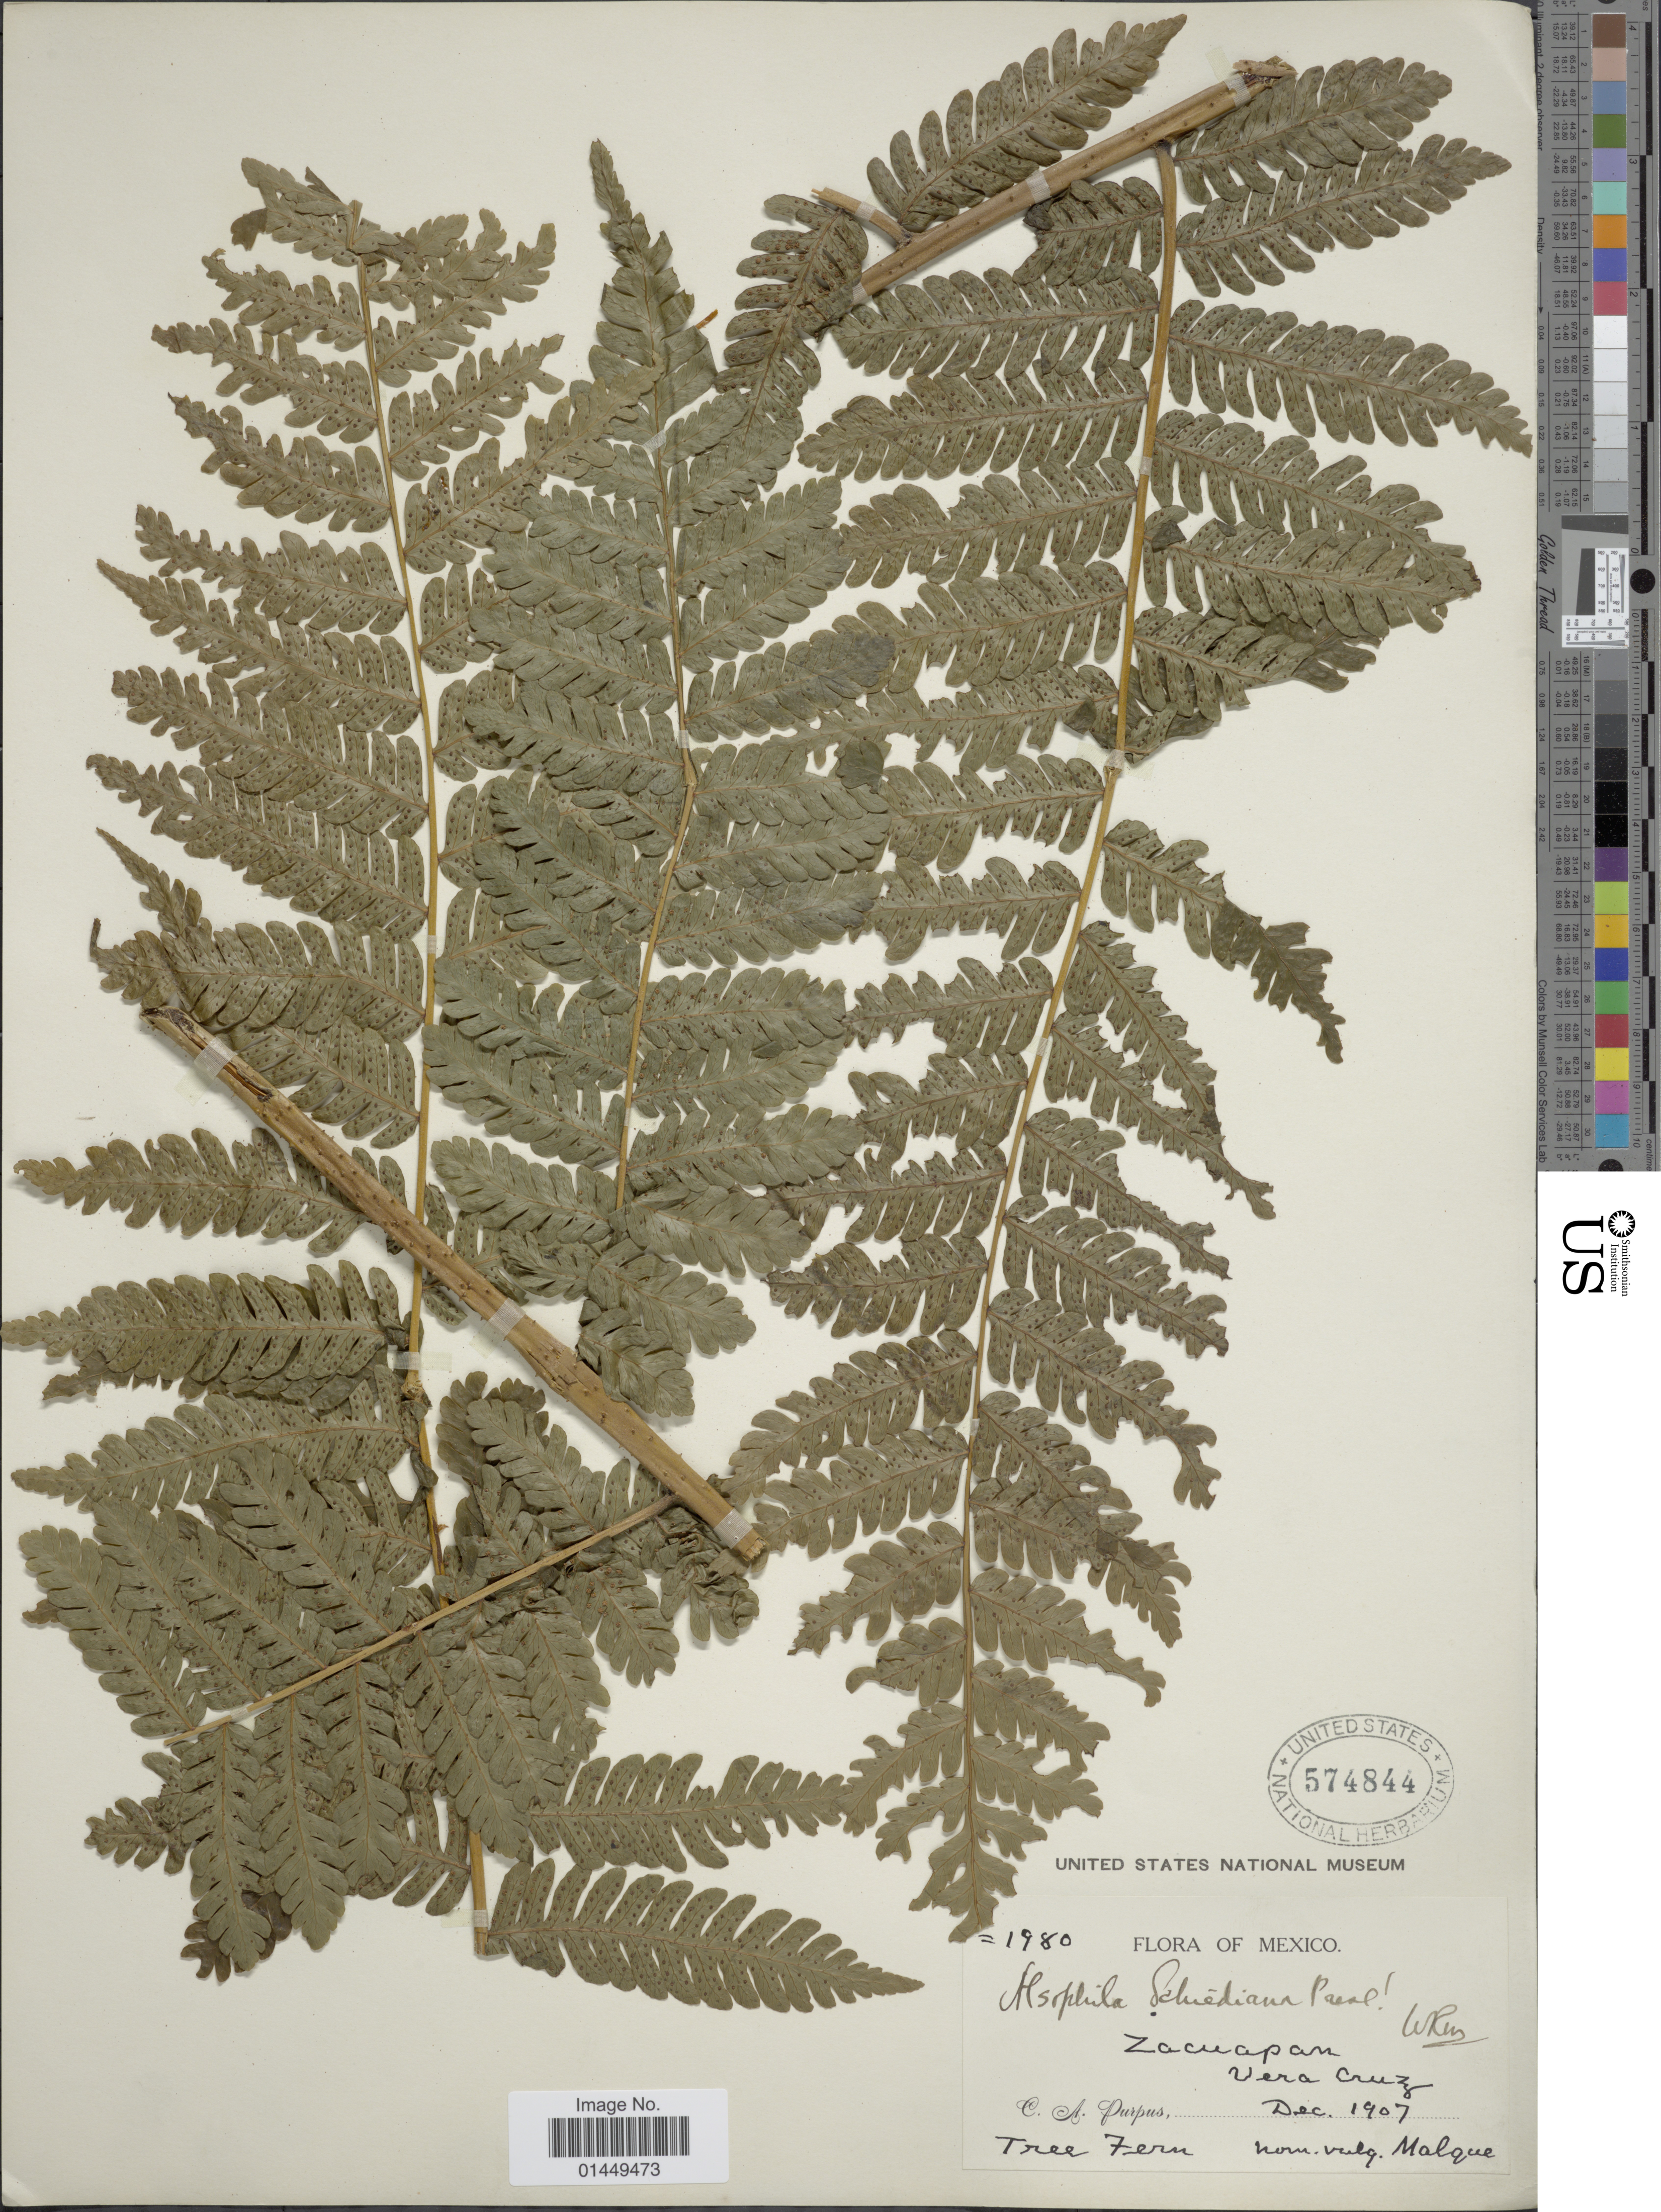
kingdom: Plantae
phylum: Tracheophyta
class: Polypodiopsida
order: Cyatheales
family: Cyatheaceae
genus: Cyathea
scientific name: Cyathea schiedeana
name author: (C. Presl) Domin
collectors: C. A. Purpus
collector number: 1980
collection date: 1907-12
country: Mexico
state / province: Veracruz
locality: Zacuapan, Vera Cruz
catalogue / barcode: US 574844